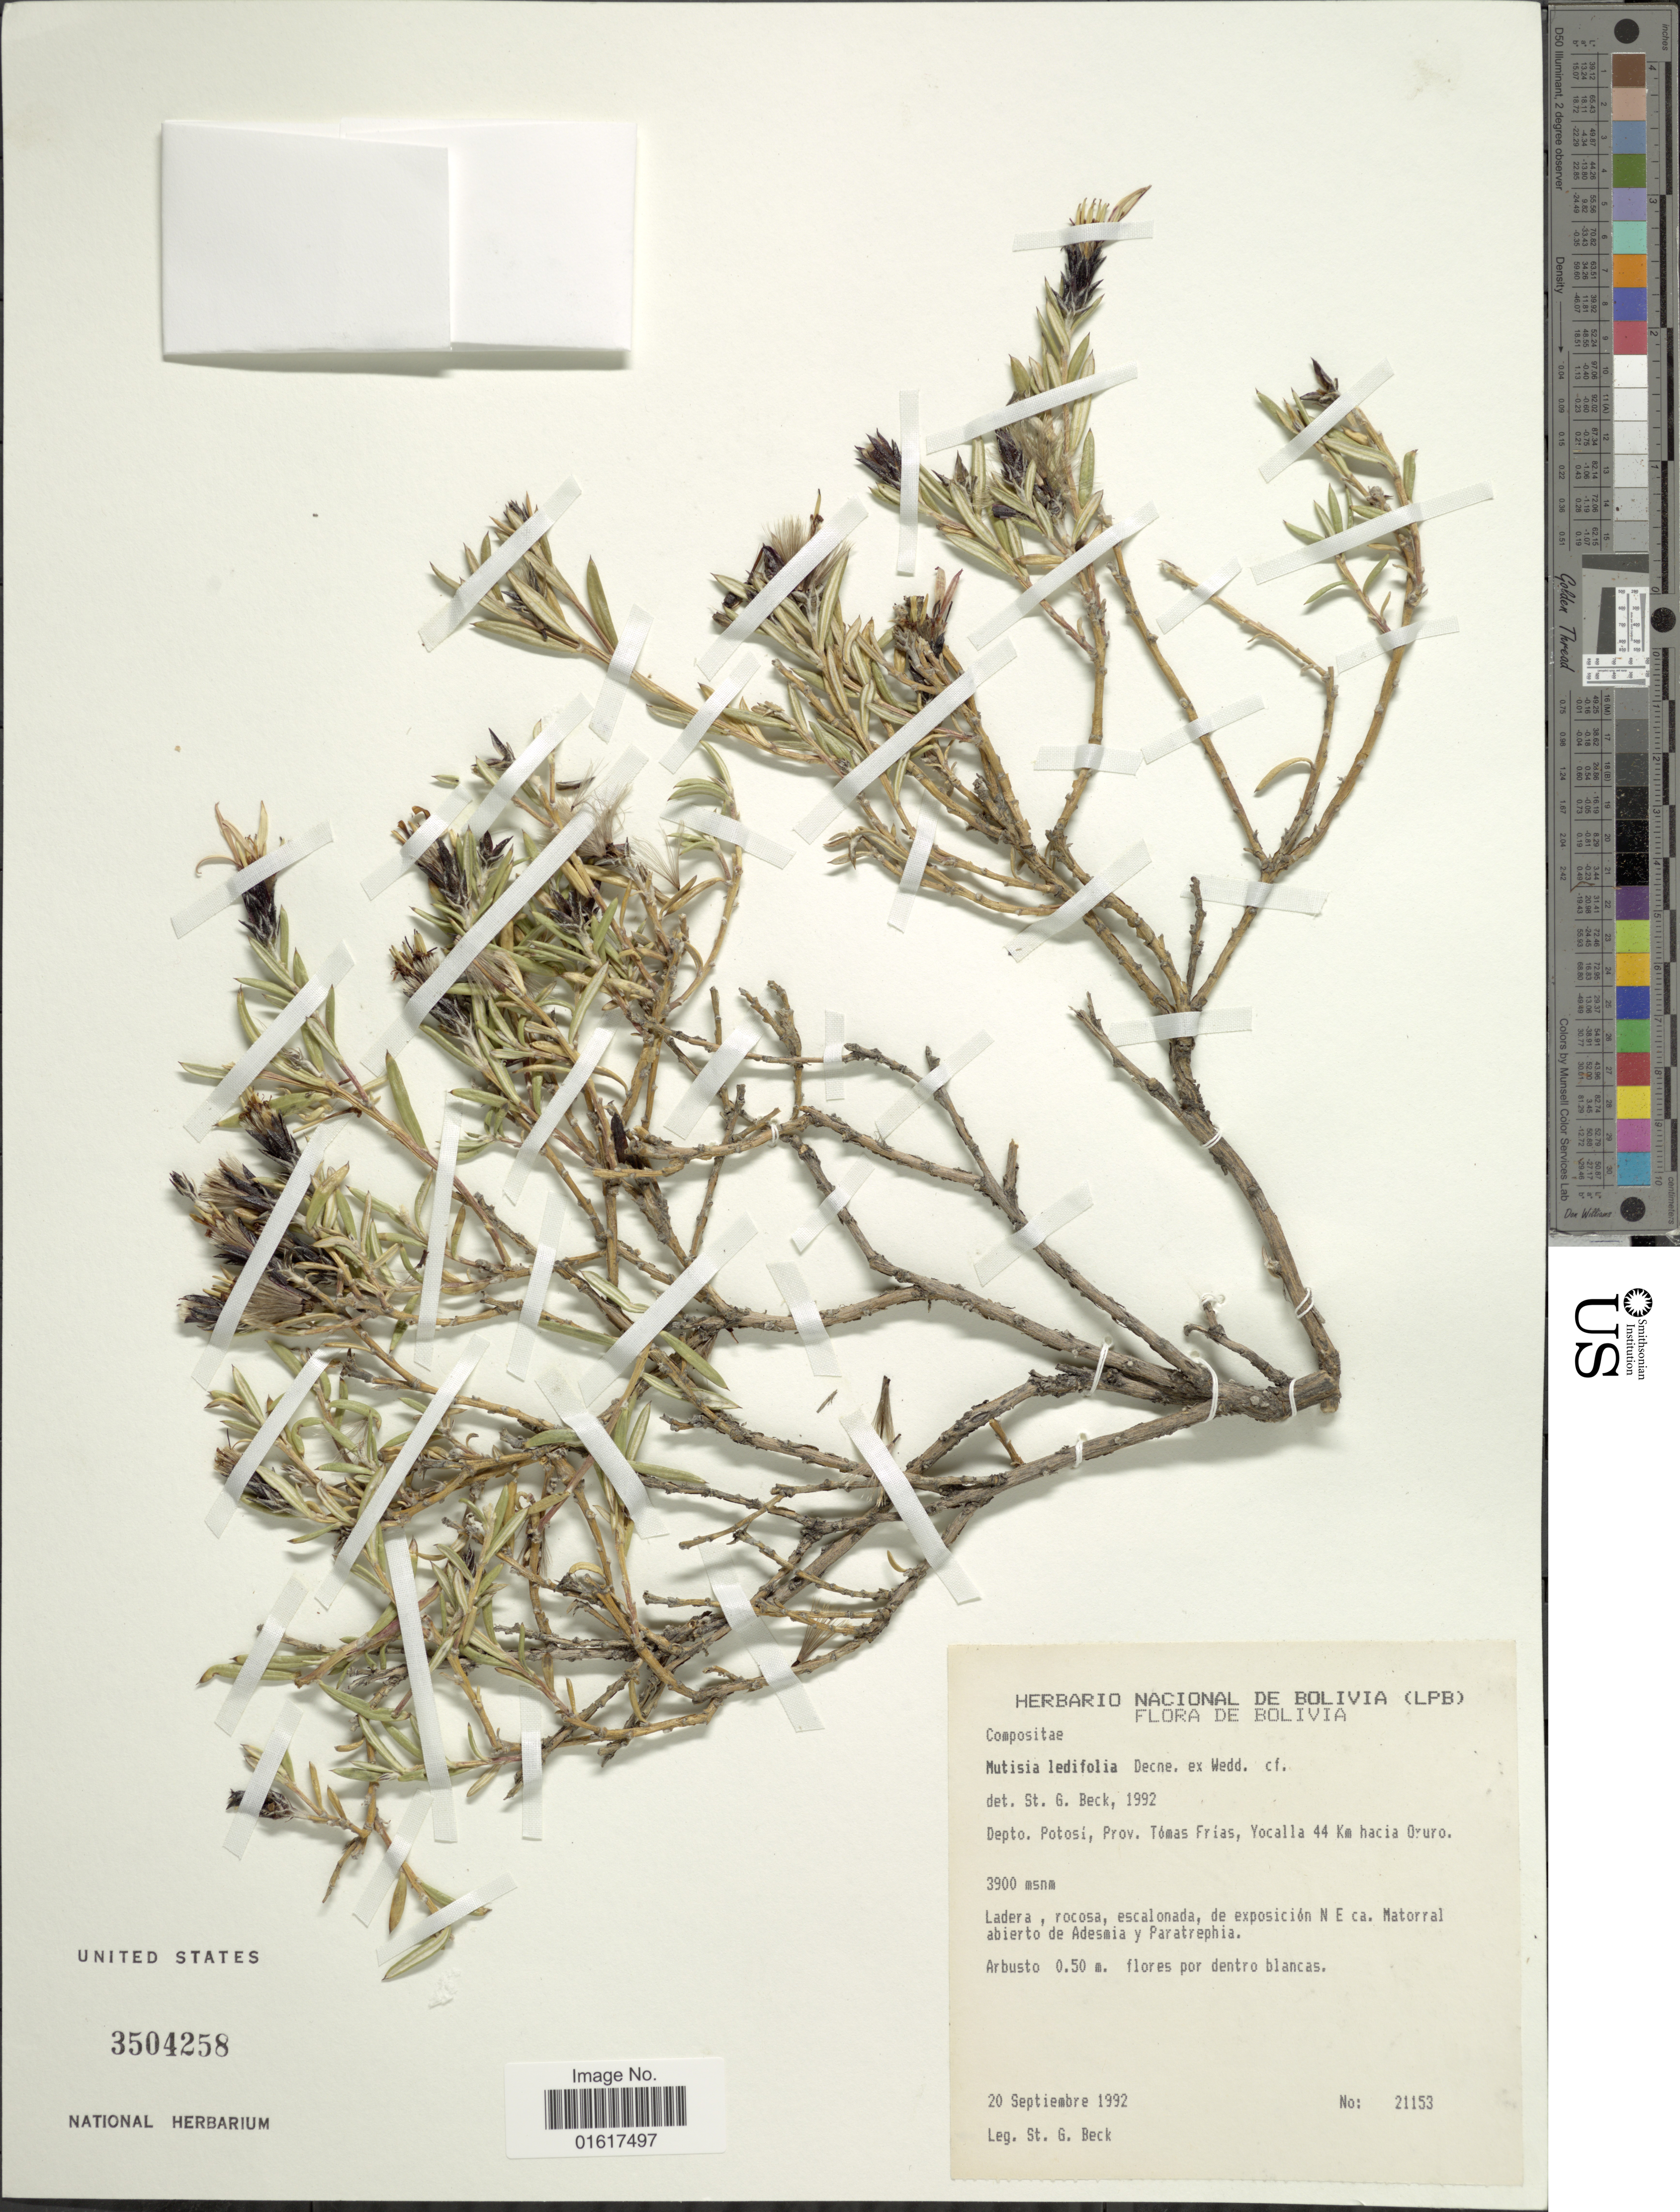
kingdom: Plantae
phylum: Tracheophyta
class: Magnoliopsida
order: Asterales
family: Asteraceae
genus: Mutisia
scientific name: Mutisia ledifolia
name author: Decne. ex Wedd.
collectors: S. G. Beck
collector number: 21153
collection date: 1992-09-20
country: Bolivia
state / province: Potosi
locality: Yocalla 44 Km hacia Oruro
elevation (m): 3900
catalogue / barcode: US 3504258